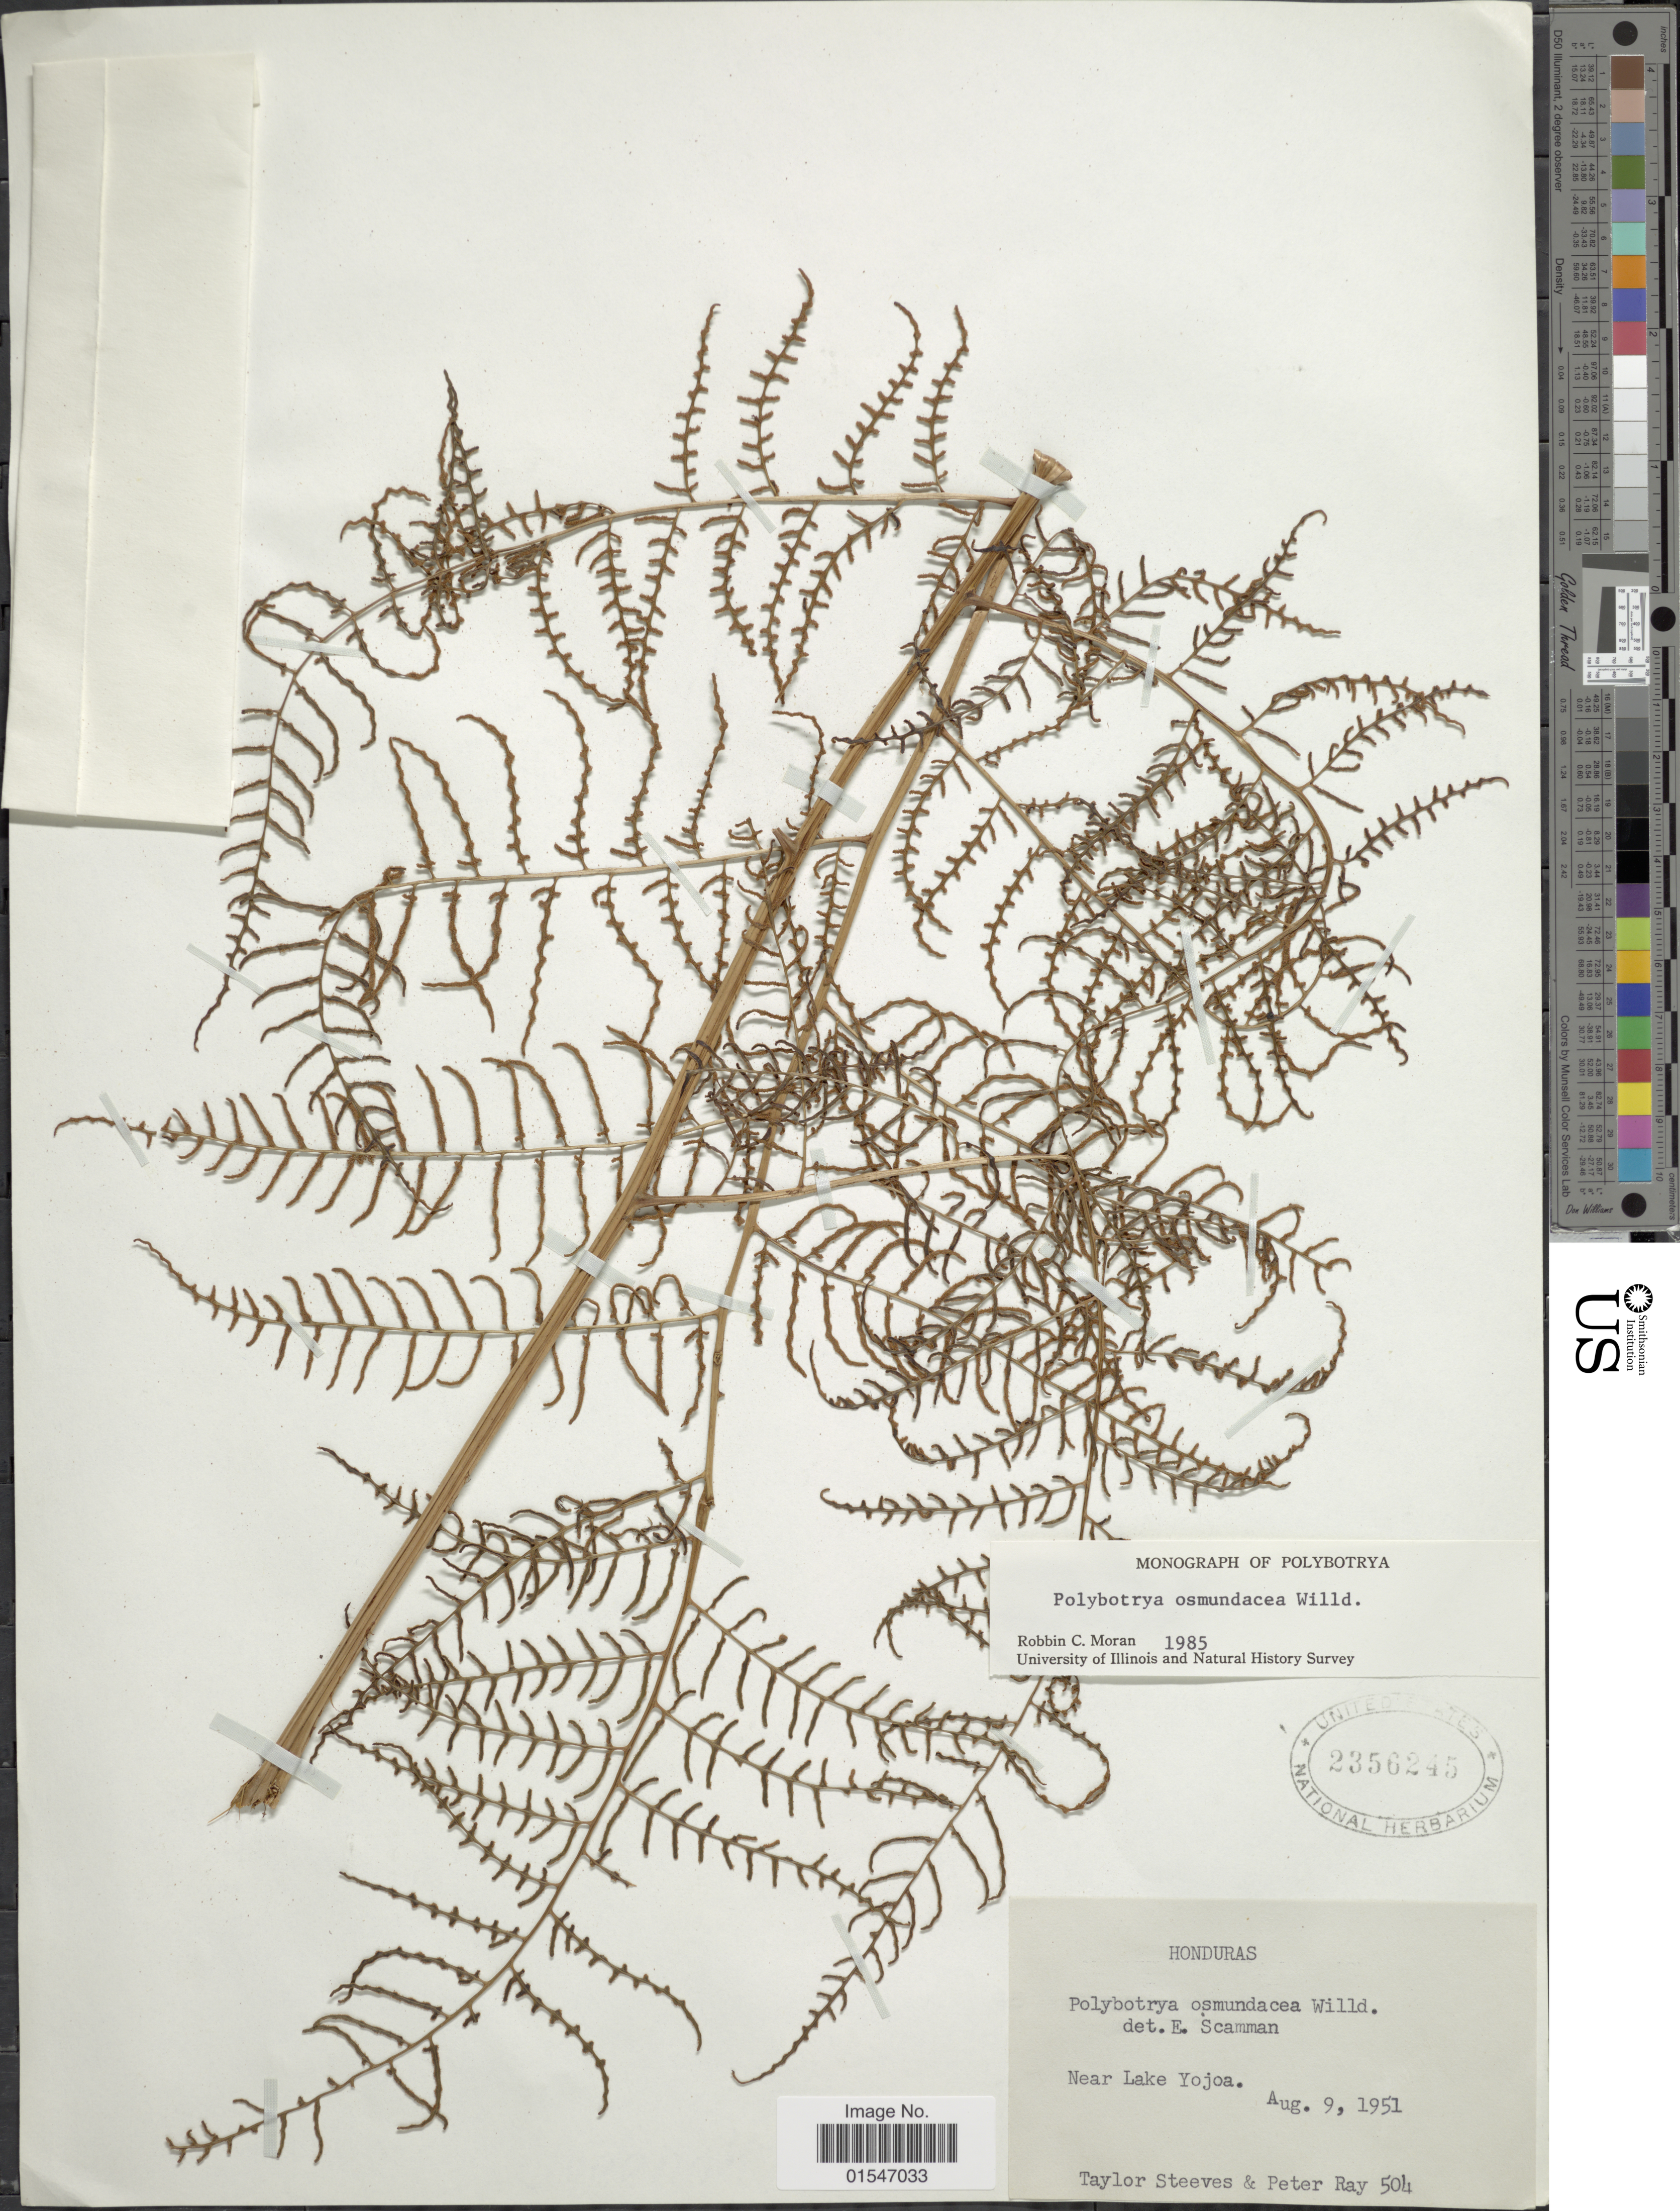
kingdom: Plantae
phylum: Tracheophyta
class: Polypodiopsida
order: Polypodiales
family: Dryopteridaceae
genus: Polybotrya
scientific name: Polybotrya osmundacea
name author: Humb. & Bonpl. ex Willd.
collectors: T. Steeves & P. Ray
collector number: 504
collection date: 1951-08-09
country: Honduras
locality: Honduras. Near Lake Yojoa.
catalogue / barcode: US 2356245